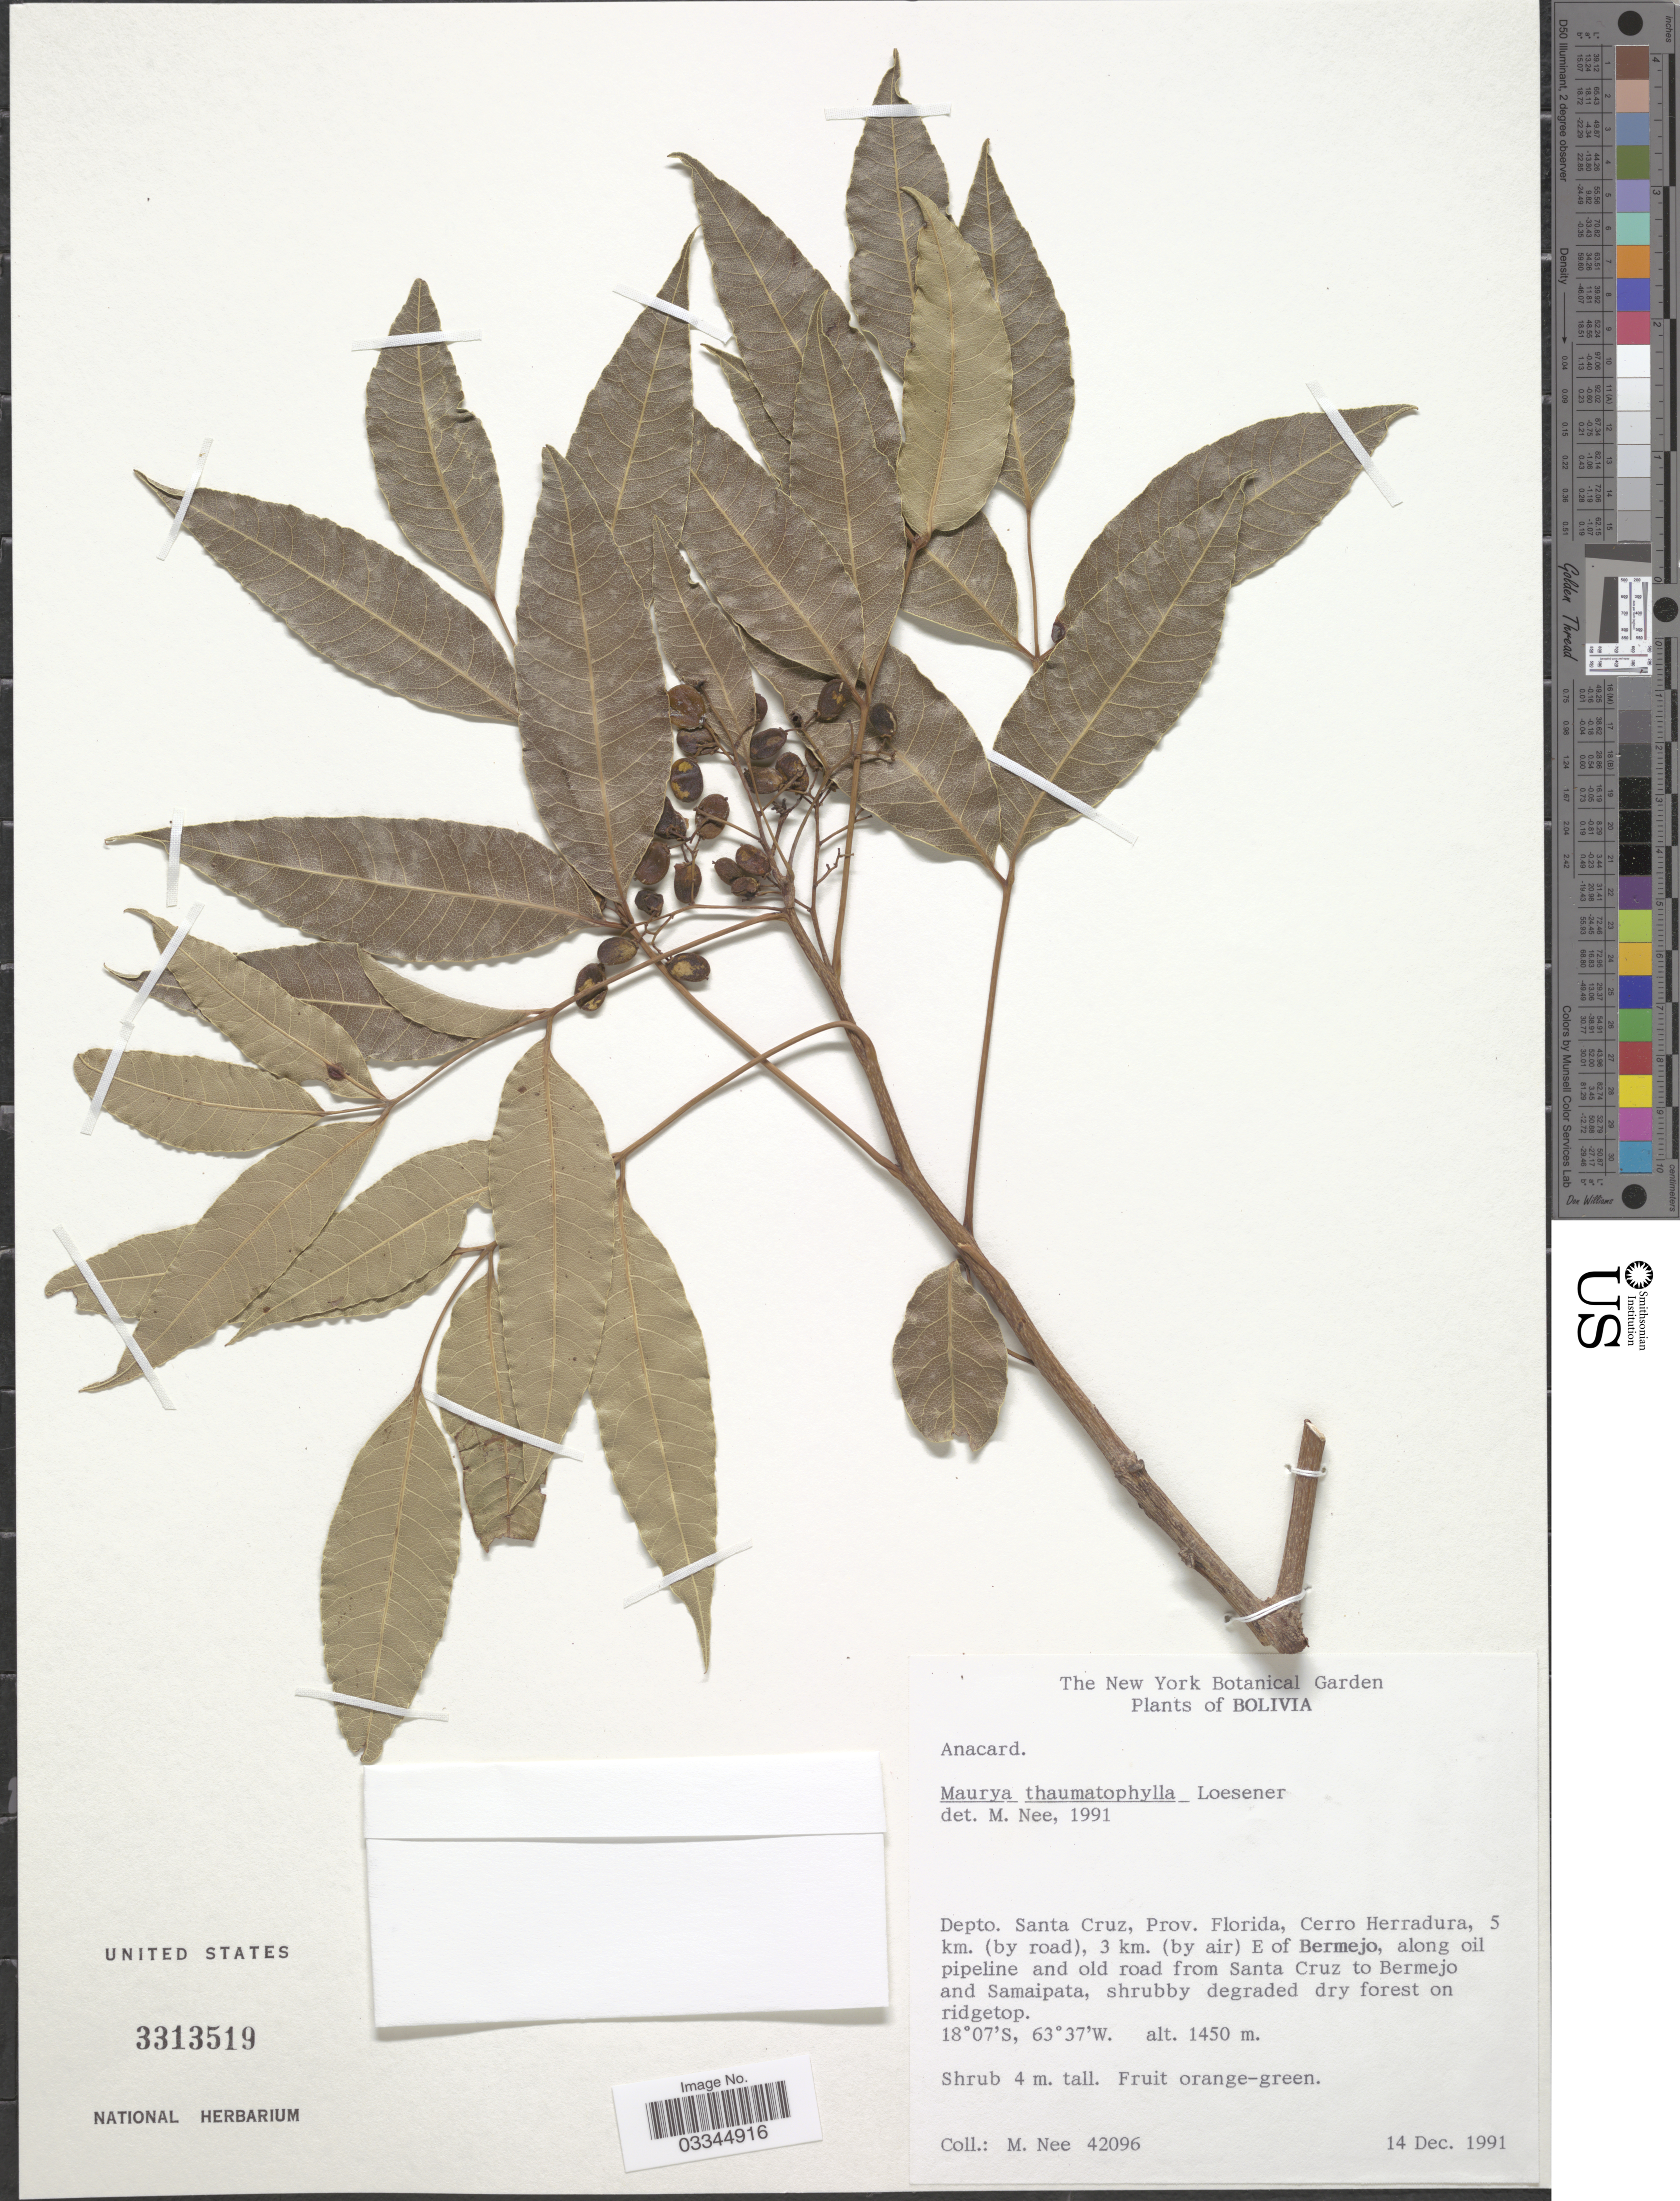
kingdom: Plantae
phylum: Tracheophyta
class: Magnoliopsida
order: Sapindales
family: Anacardiaceae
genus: Mauria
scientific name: Mauria thaumatophylla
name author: Loes.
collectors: M. Nee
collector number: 42096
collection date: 1991-12-14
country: Bolivia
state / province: Santa Cruz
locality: Depto. Santa Cruz, Prov. FLorida, Cerro Herradura, 5 km. (by road), 3 km. (by air) E of Bermejo, along oil pipeline and old road from Santa Cruz to Bermejo and Samaipata.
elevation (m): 1450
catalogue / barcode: US 3313519